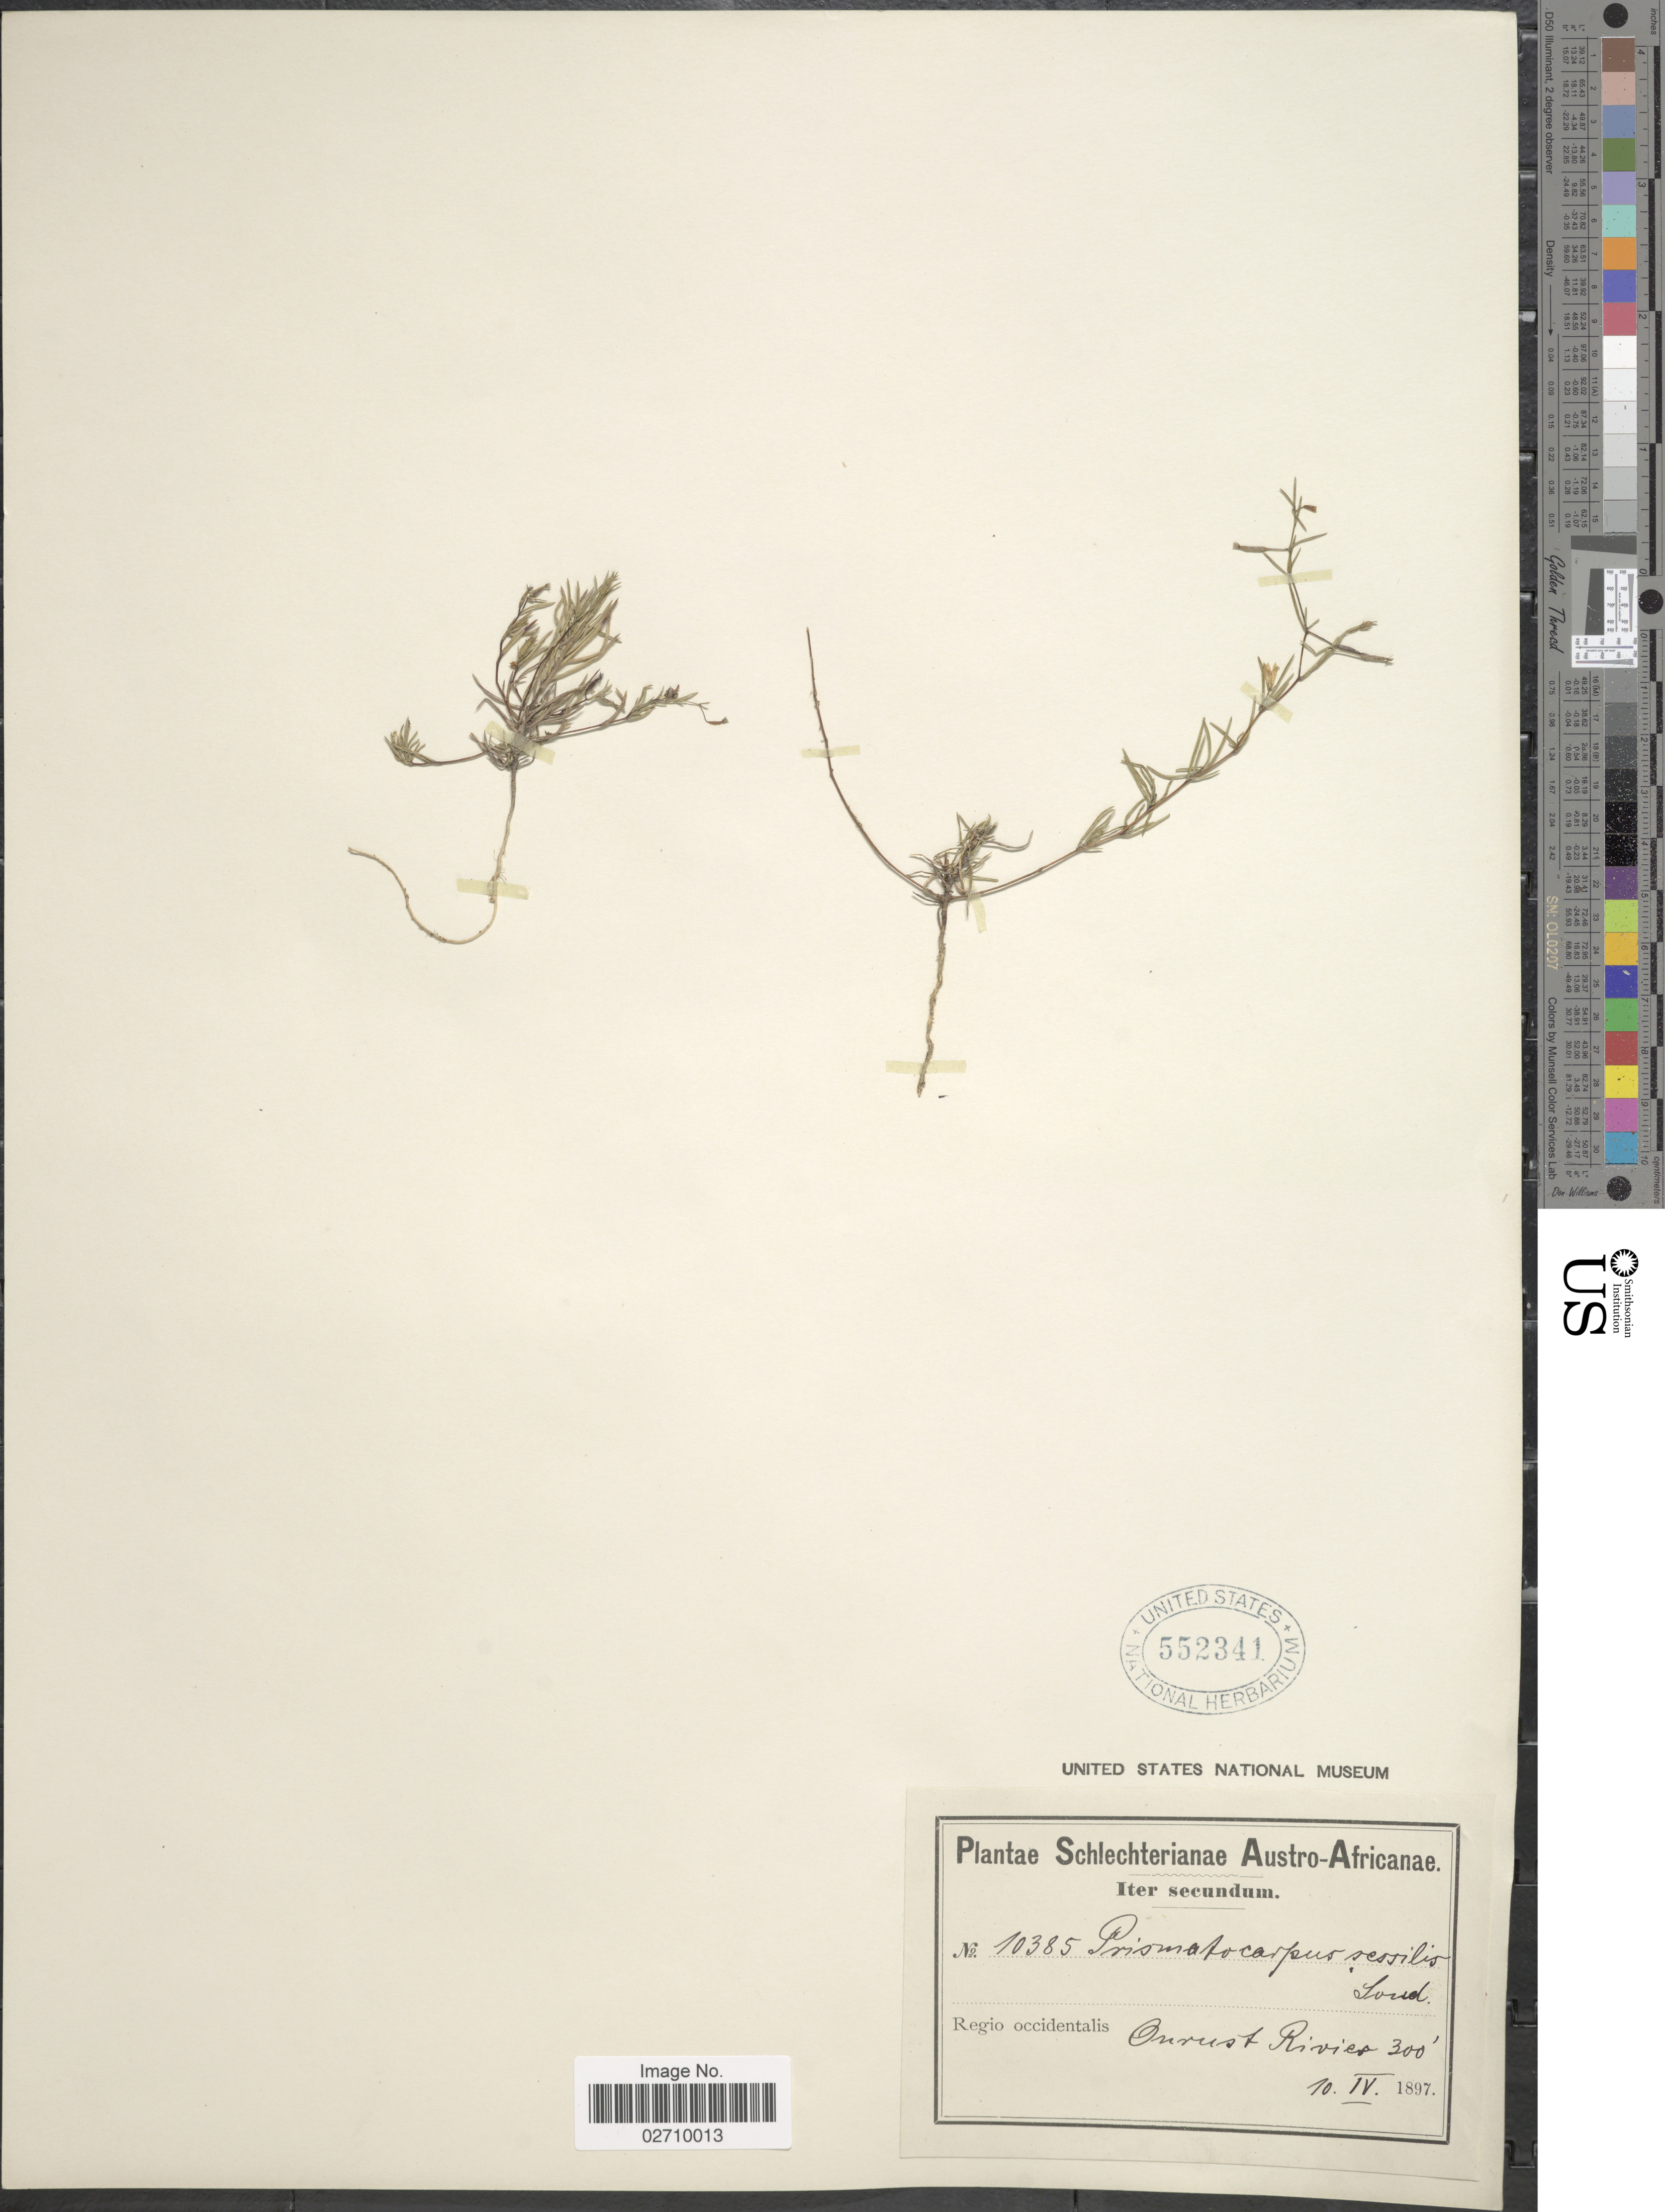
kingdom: Plantae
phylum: Tracheophyta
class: Magnoliopsida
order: Asterales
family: Campanulaceae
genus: Prismatocarpus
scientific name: Prismatocarpus sessilis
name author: Eckl. ex A. DC.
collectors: Schlechter, --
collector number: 10385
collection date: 1897-04-10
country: South Africa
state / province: Western Cape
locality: Austro-Africanae. Regio occidentalis. Onrust Rivier.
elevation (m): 91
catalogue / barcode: US 552341